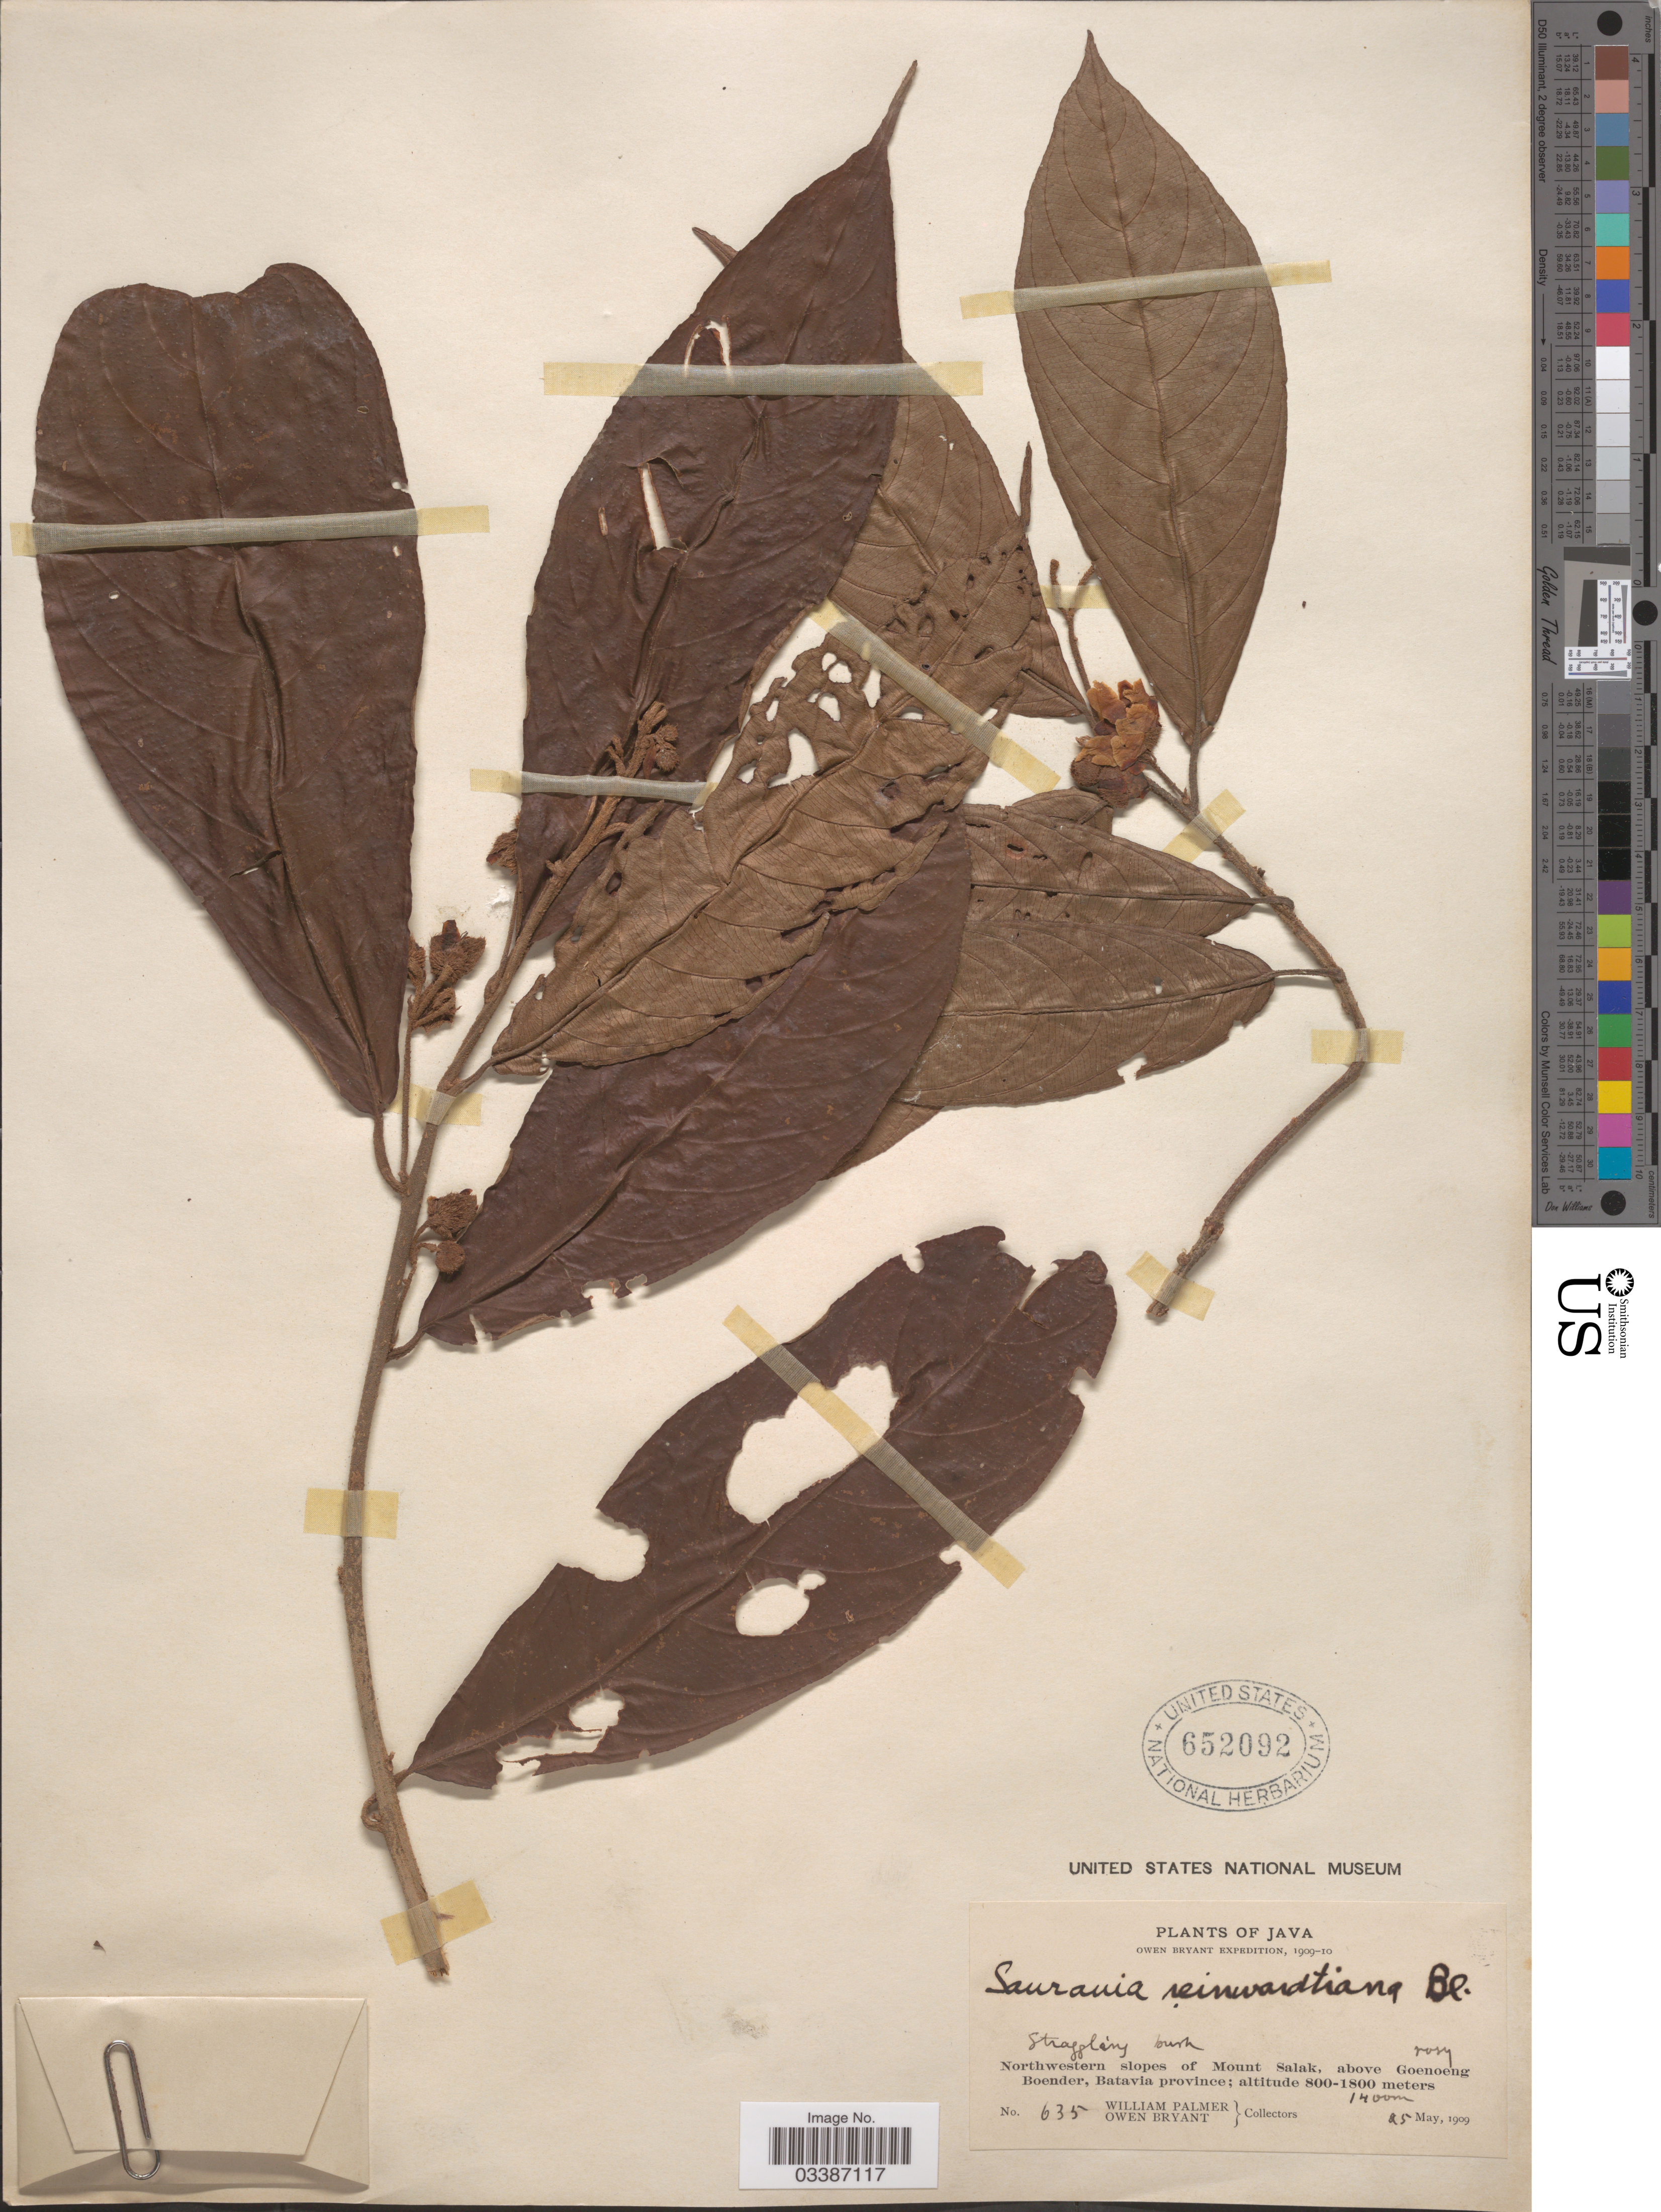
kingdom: Plantae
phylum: Tracheophyta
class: Magnoliopsida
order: Ericales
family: Actinidiaceae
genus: Saurauia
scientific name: Saurauia reinwardtiana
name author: Blume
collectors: W. Palmer & O. Bryant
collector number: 635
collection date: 1909-05-25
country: Indonesia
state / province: Java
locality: Northwestern slopes of Mount Salak, above Goenoeng Boender, Batavia province.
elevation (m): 1400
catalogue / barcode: US 652092